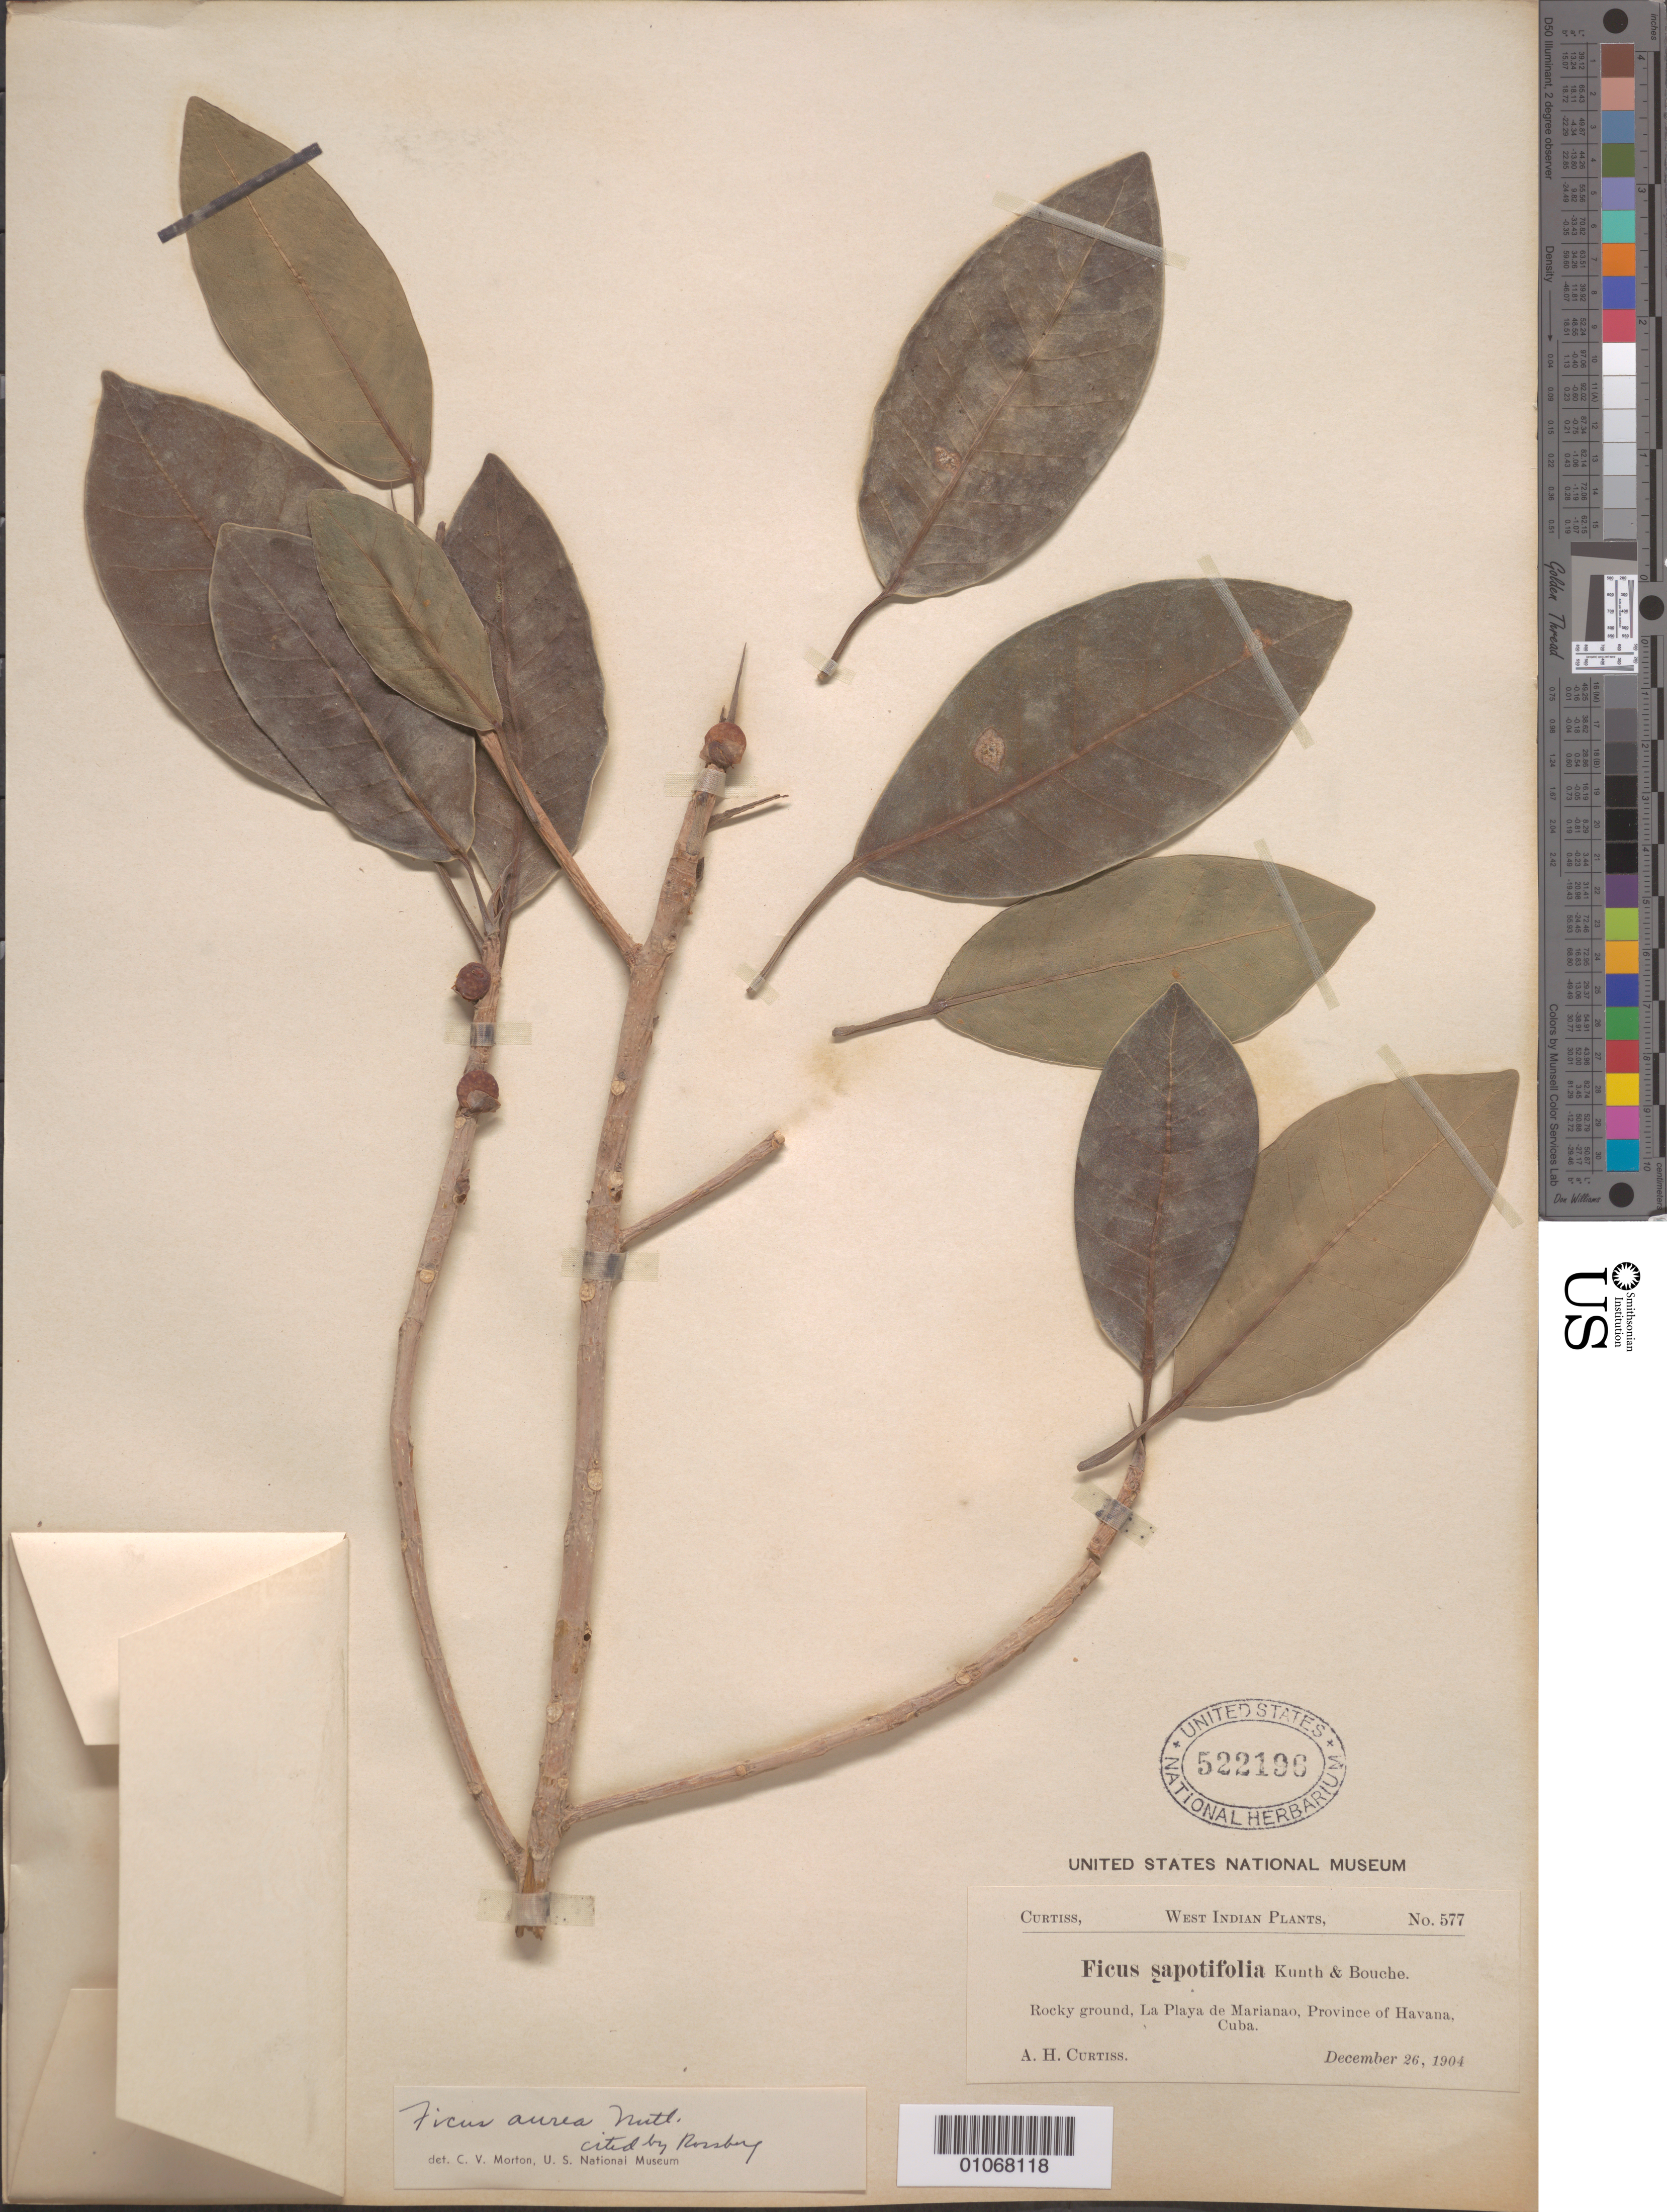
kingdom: Plantae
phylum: Tracheophyta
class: Magnoliopsida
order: Rosales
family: Moraceae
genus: Ficus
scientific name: Ficus aurea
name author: Nutt.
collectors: A. H. Curtiss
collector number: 577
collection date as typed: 26 Dec 1904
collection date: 1904-12-26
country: Cuba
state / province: La Habana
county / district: Municipio Playa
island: Cuba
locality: La Playa de Marianao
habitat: Rocky ground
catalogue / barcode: US 522196